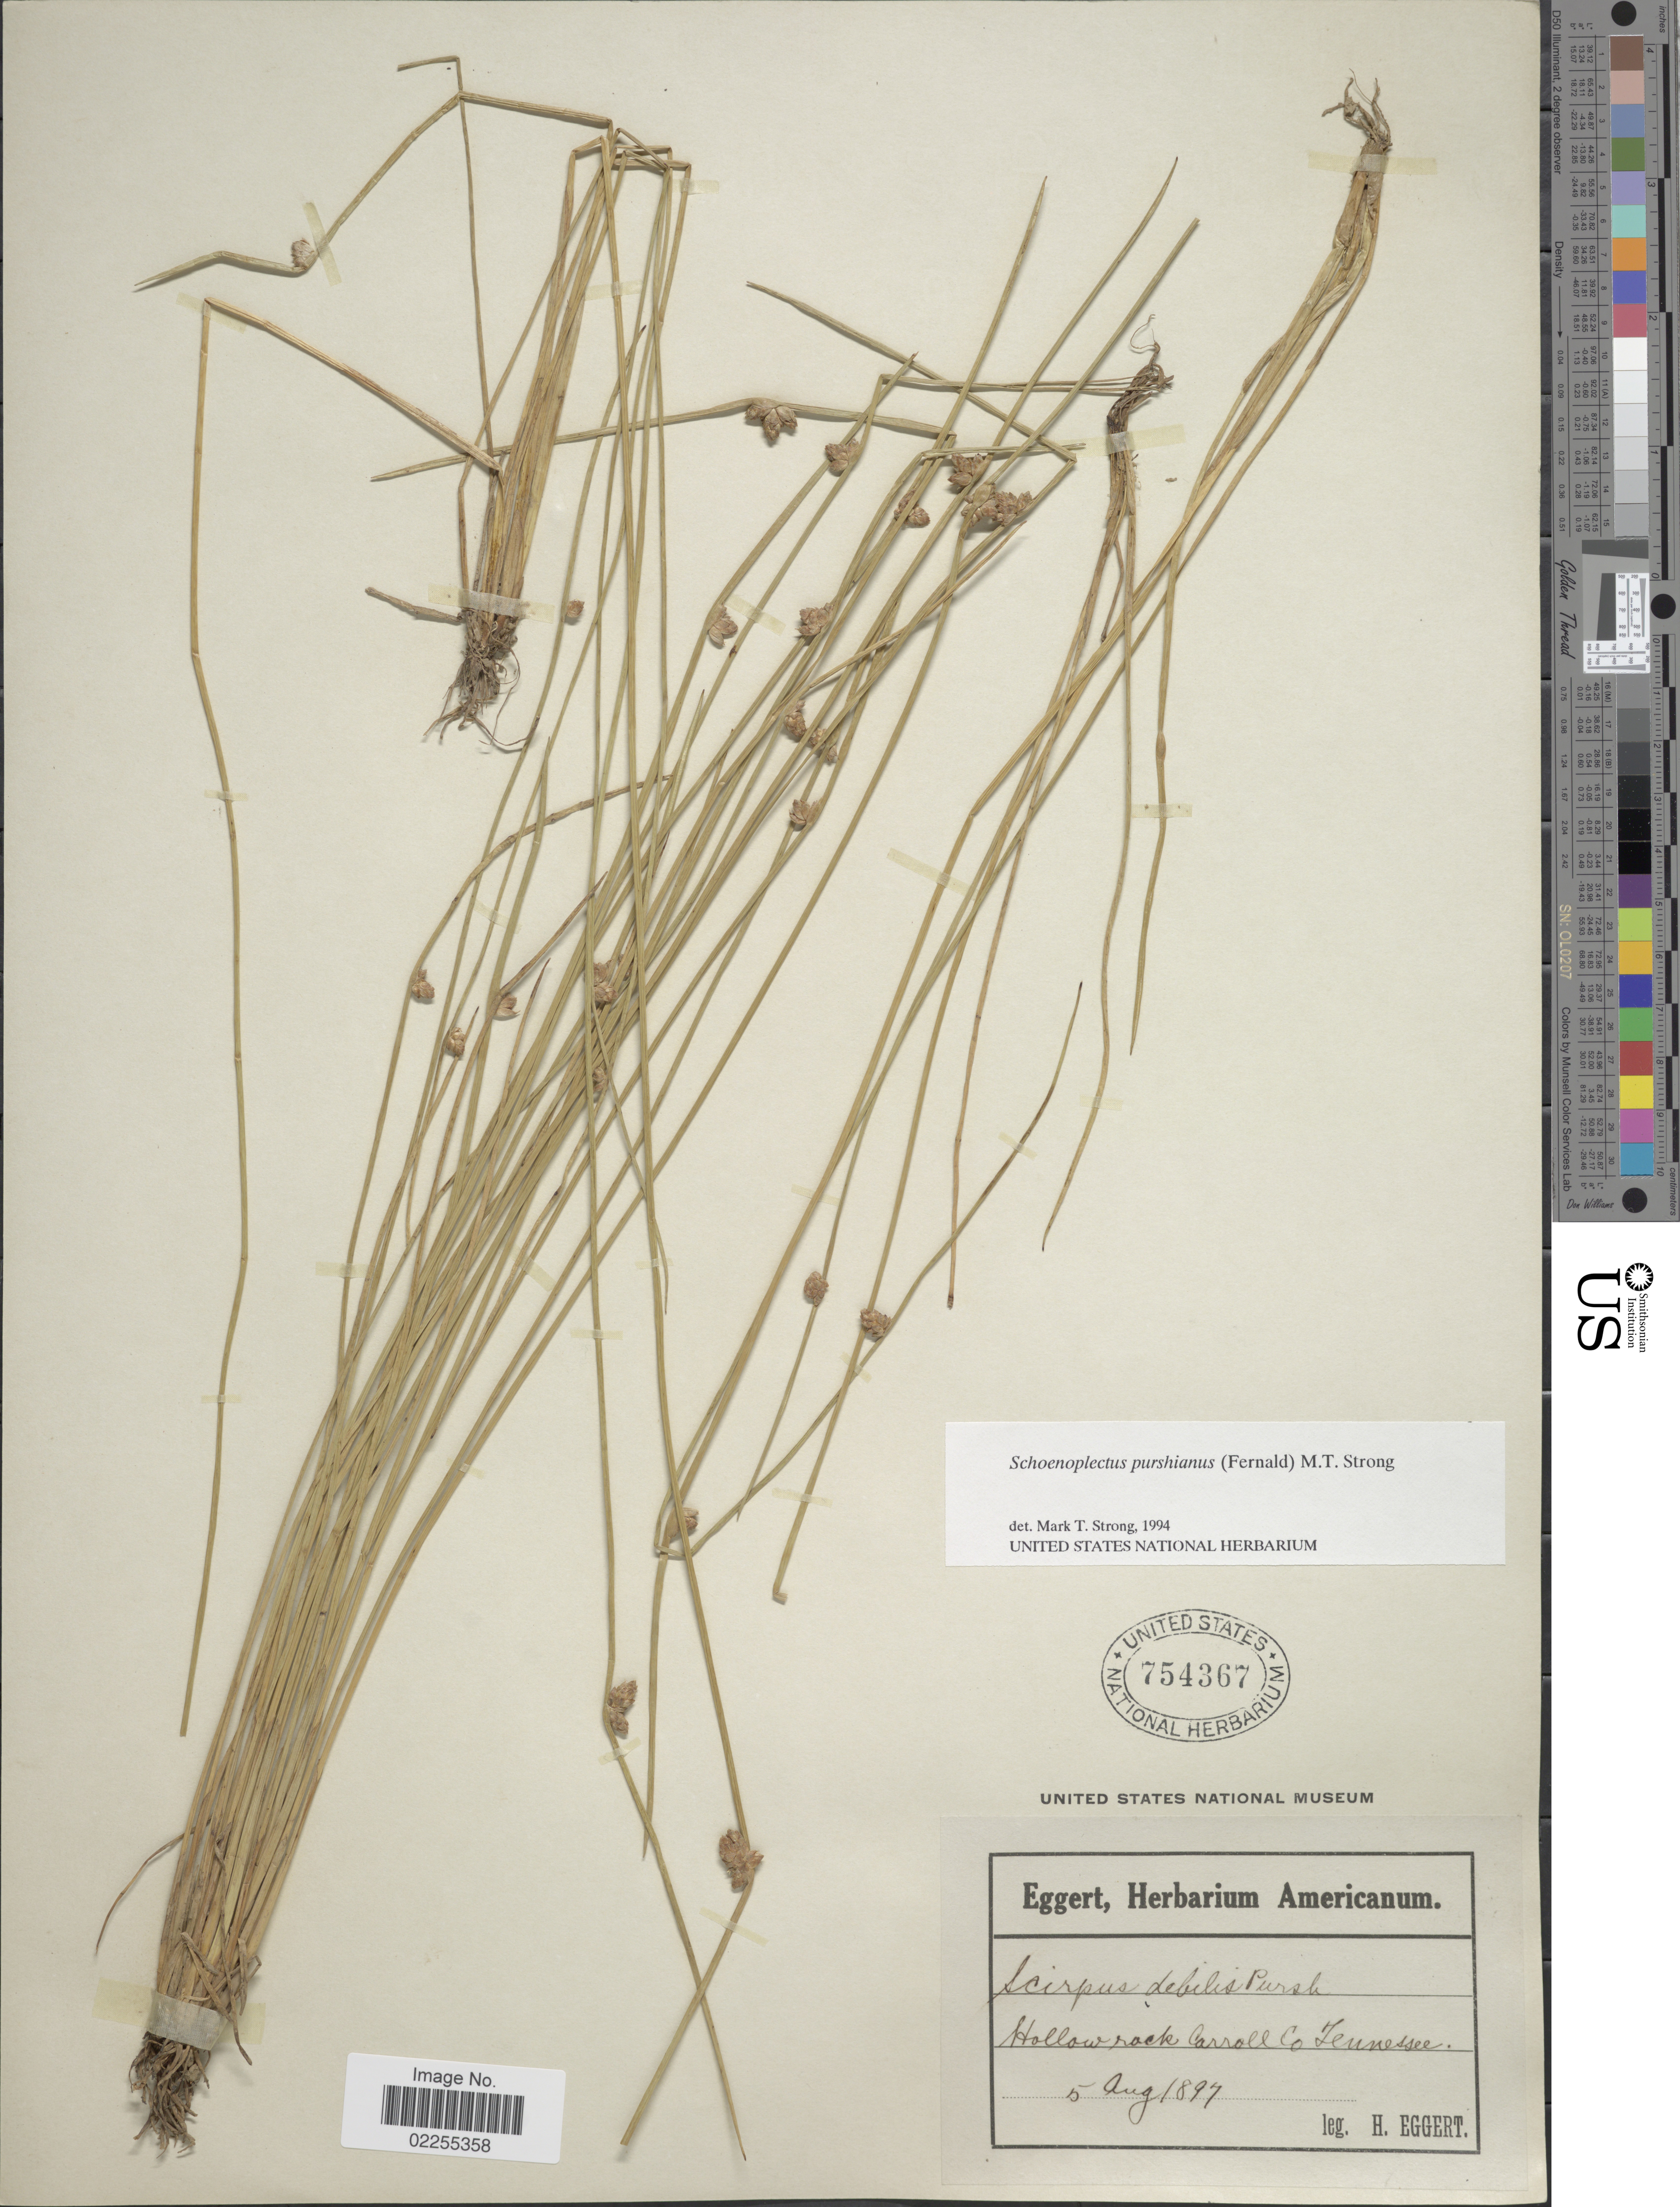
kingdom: Plantae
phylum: Tracheophyta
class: Liliopsida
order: Poales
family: Cyperaceae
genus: Schoenoplectus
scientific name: Schoenoplectus purshianus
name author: (Fernald) M.T. Strong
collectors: H. Eggert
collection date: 1897-08-05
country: United States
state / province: Tennessee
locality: Hollow rack, Carroll Co.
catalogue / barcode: US 754367